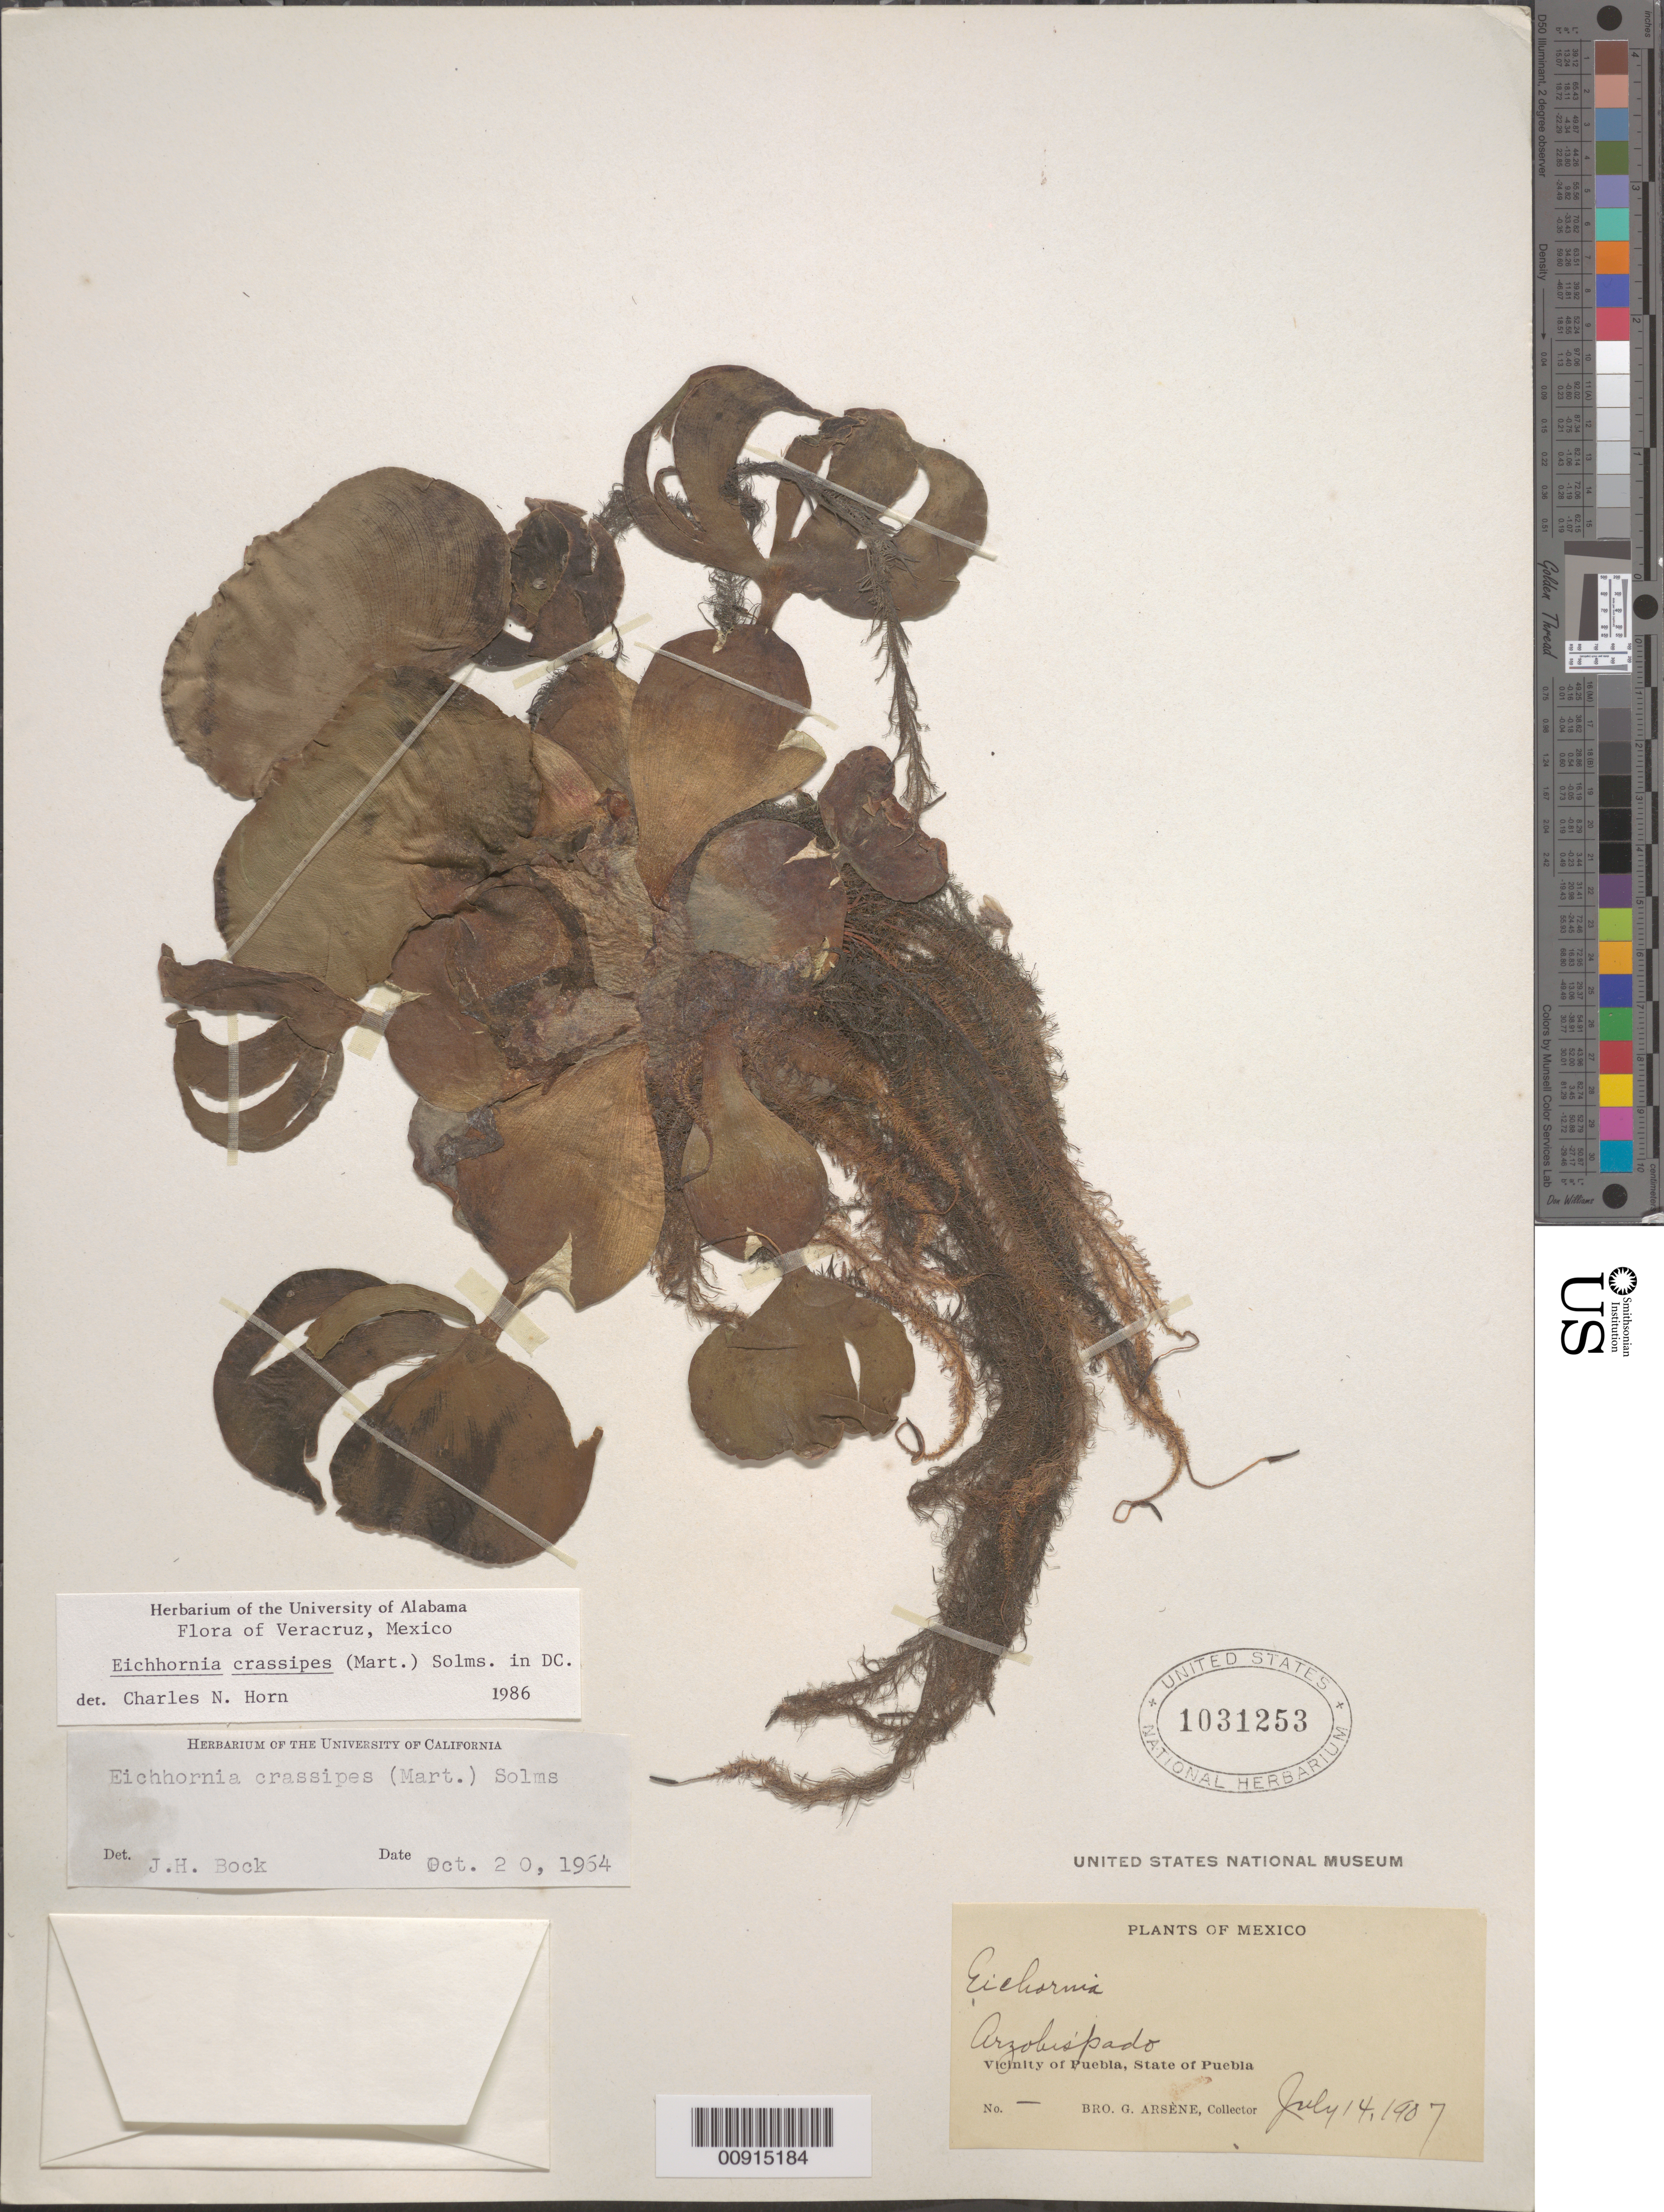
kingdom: Plantae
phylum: Tracheophyta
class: Liliopsida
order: Commelinales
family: Pontederiaceae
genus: Eichhornia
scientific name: Eichhornia crassipes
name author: (Mart.) Solms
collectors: Bro. G. Arsène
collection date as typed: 14 Jul 1907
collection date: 1907-07-14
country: Mexico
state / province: Puebla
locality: Arzobispado. Vicinity of Puebla, State of Puebla.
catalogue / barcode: US 1031253